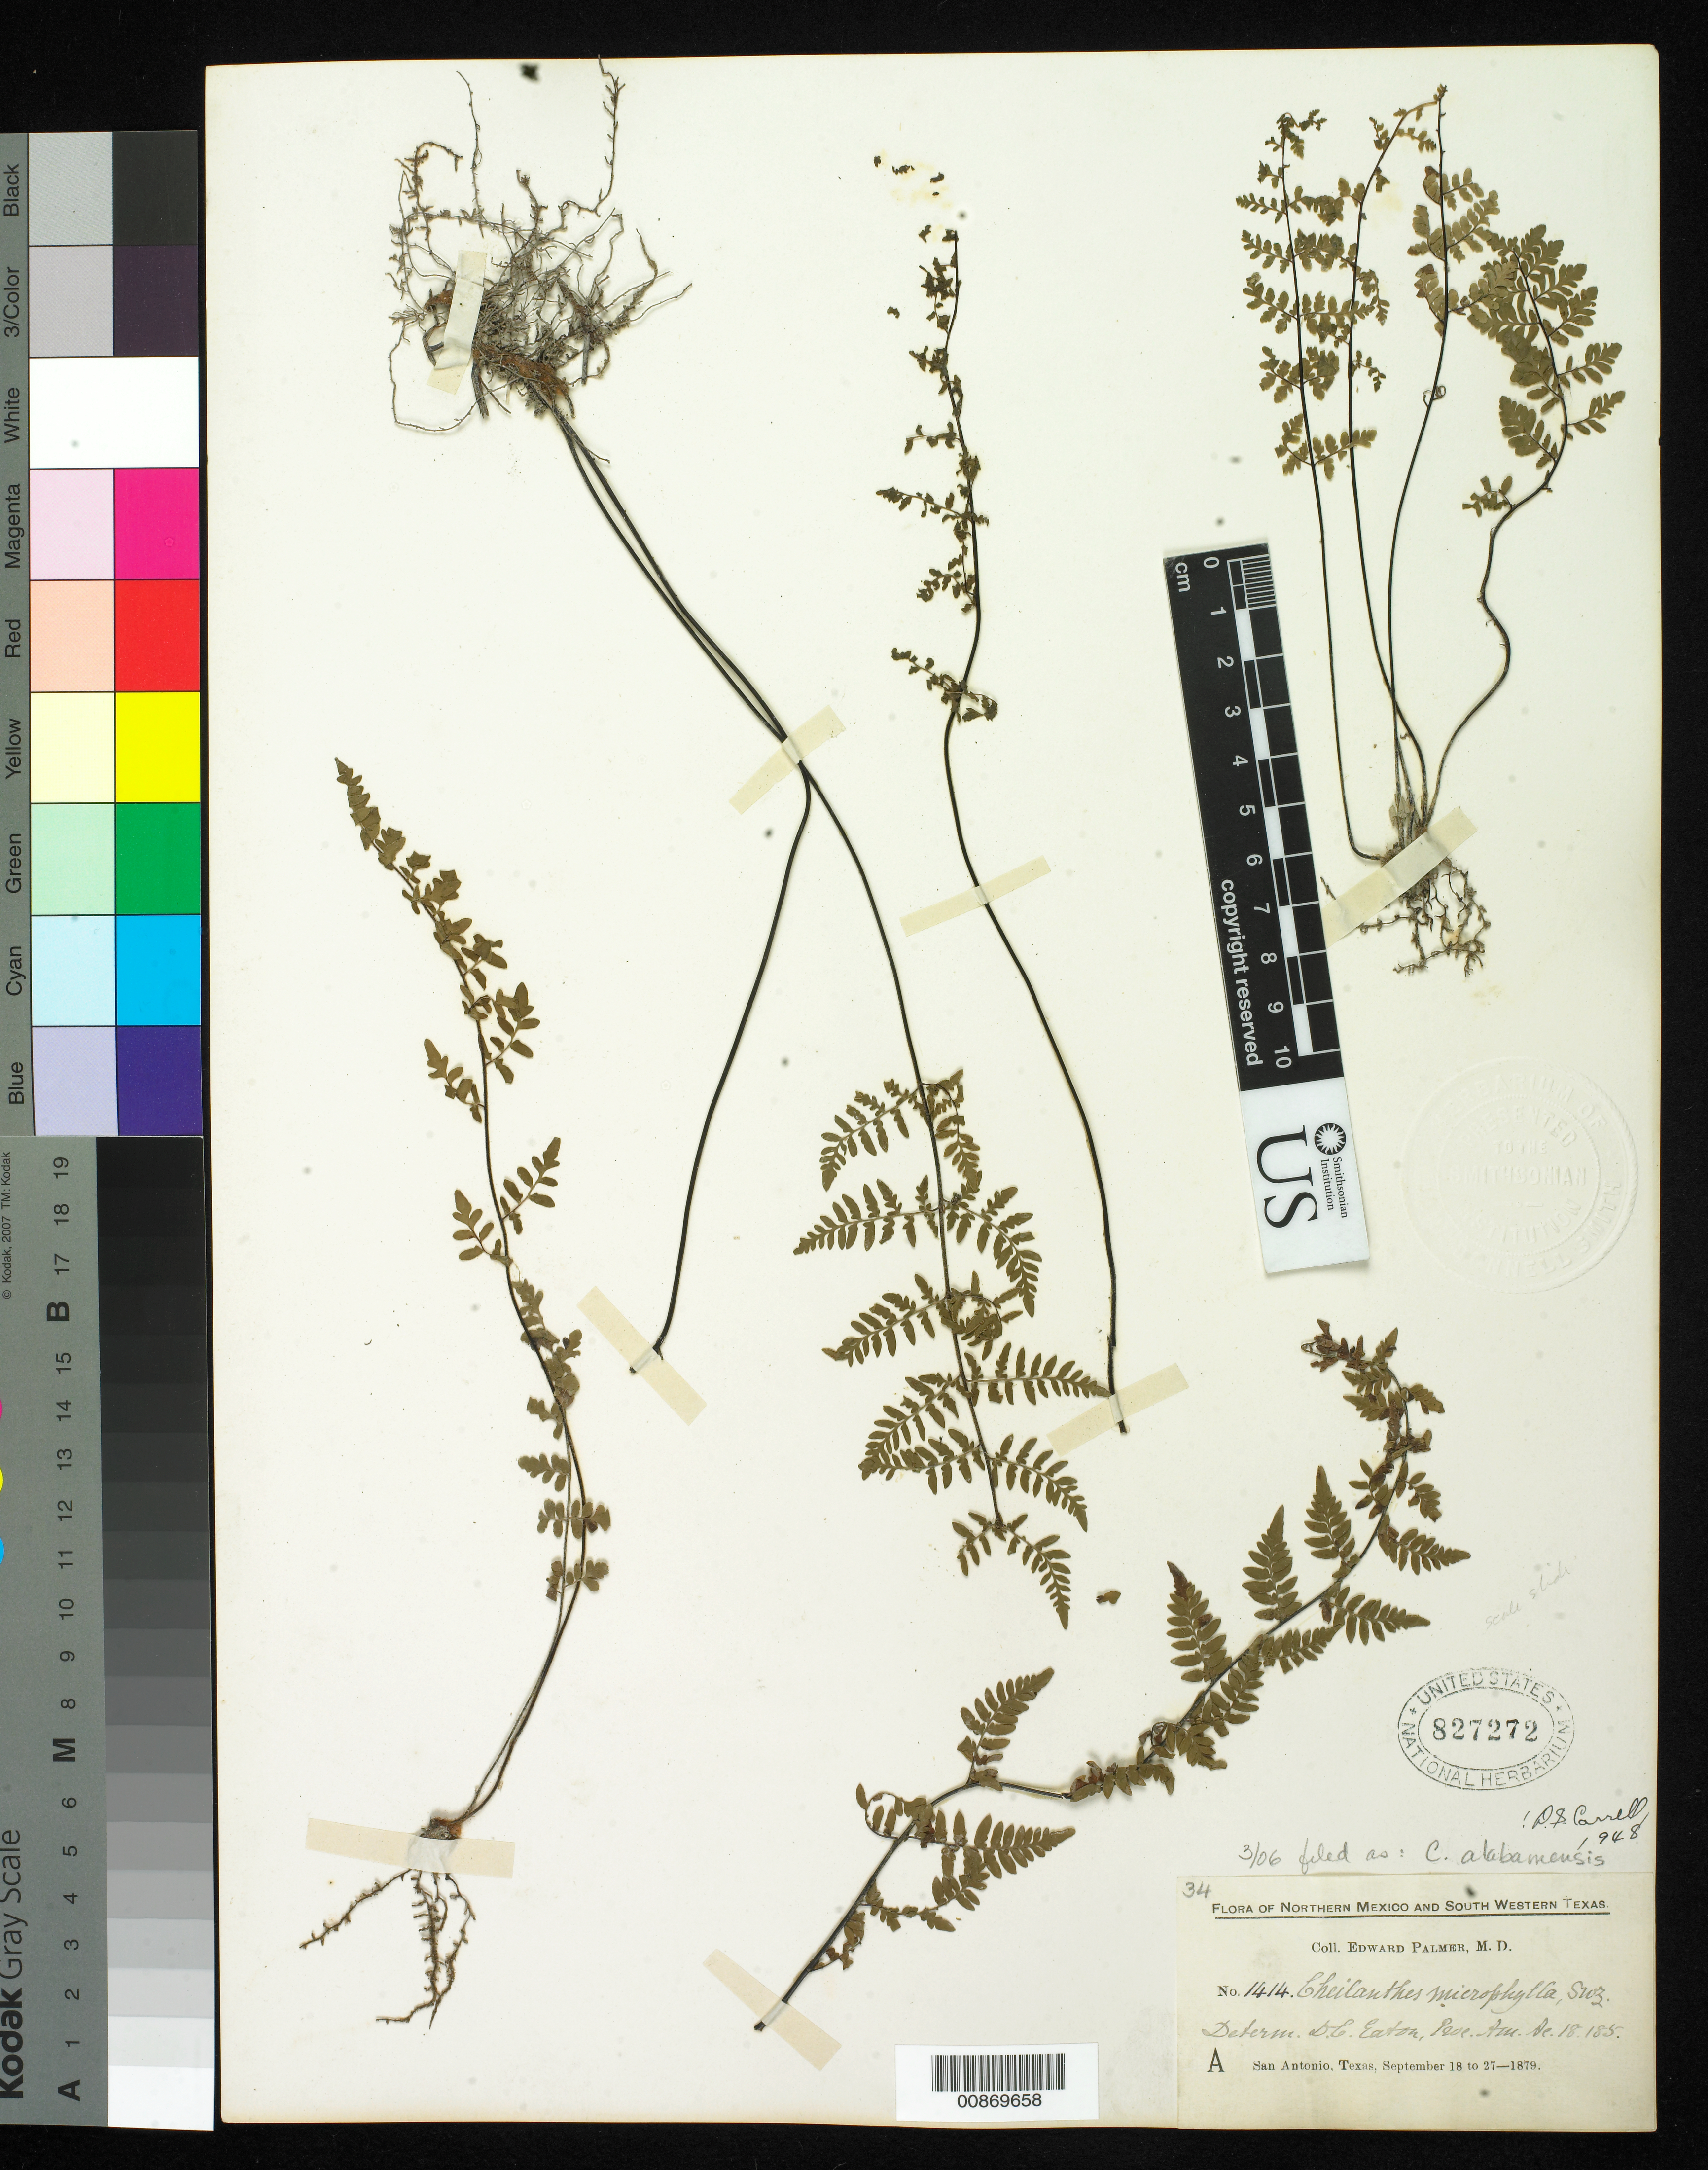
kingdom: Plantae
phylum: Tracheophyta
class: Polypodiopsida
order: Polypodiales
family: Pteridaceae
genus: Myriopteris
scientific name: Myriopteris alabamensis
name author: (Buckley) Grusz & Windham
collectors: E. Palmer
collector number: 1414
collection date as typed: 18 Sep 1879 to 27 Sep 1879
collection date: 1879-09-18/1879-09-27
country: United States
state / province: Texas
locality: A. San Antonio, Texas.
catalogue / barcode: US 827272